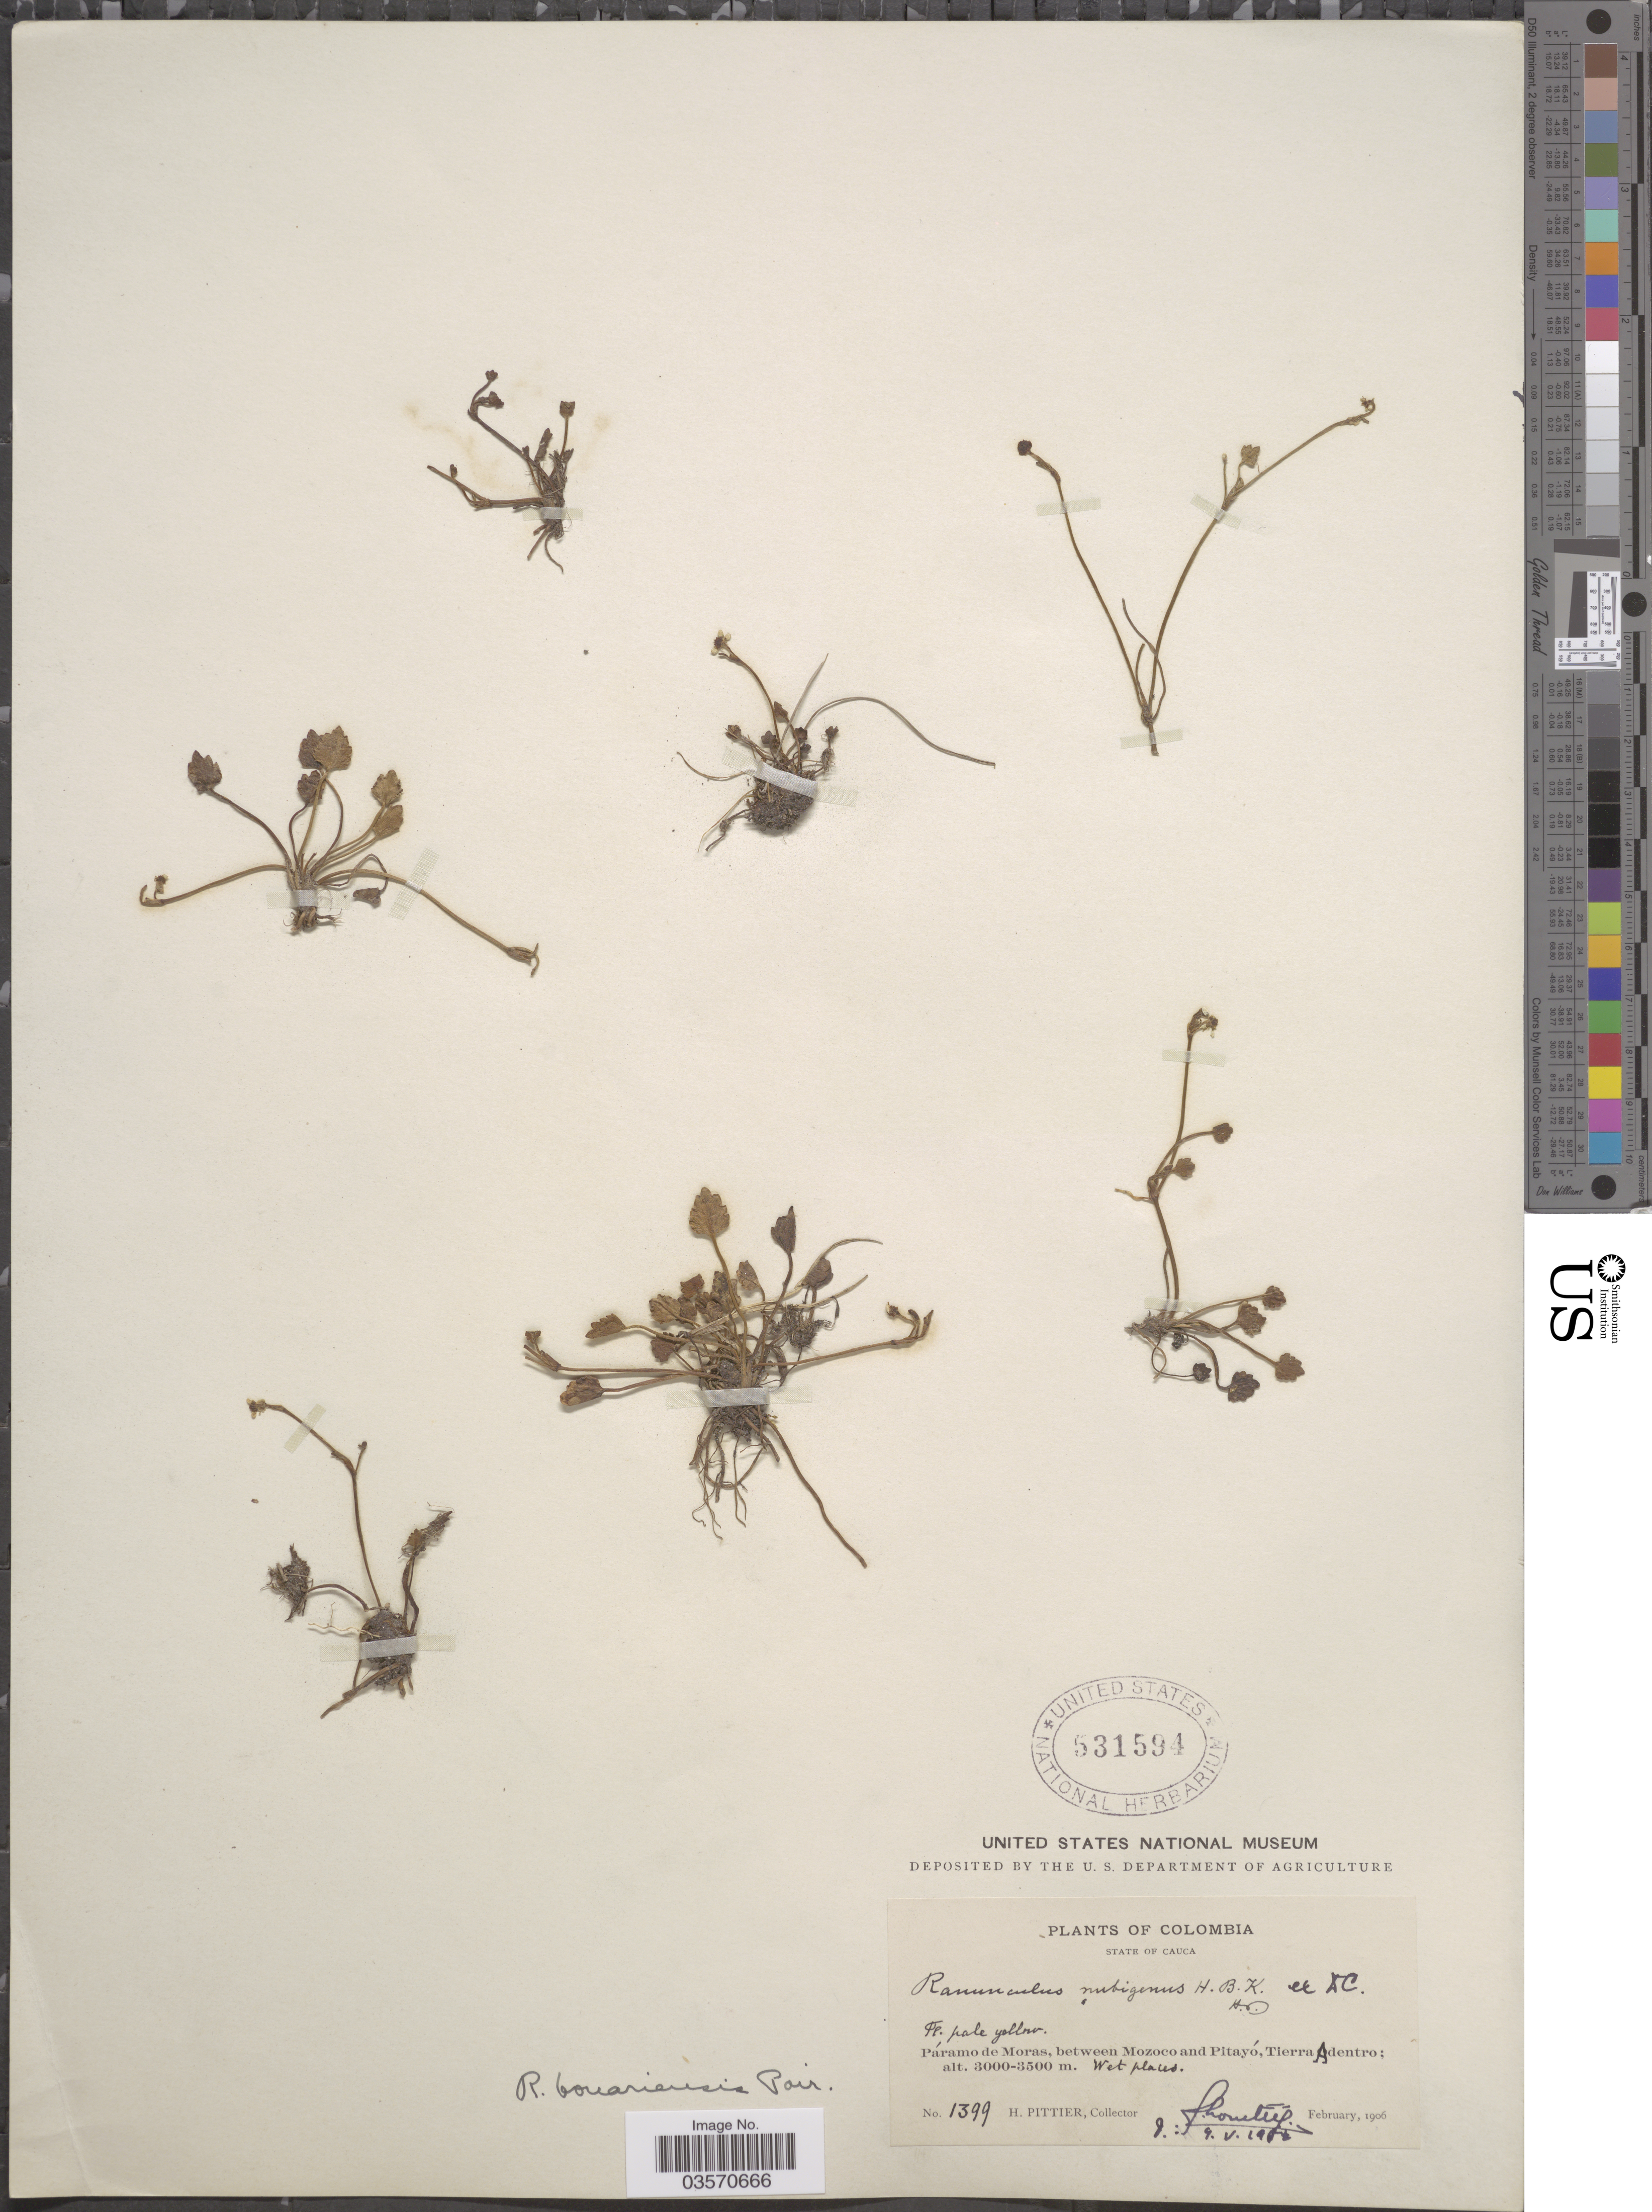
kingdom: Plantae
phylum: Tracheophyta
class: Magnoliopsida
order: Ranunculales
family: Ranunculaceae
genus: Ranunculus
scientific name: Ranunculus nubigenus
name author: Humb. et al. ex DC.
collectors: H. F. Pittier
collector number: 1399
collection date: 1906-02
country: Colombia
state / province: Cauca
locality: Páramo de Moras, between Mozoco and Pitayó, Tierra Adentro.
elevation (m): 3000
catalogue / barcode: US 531594